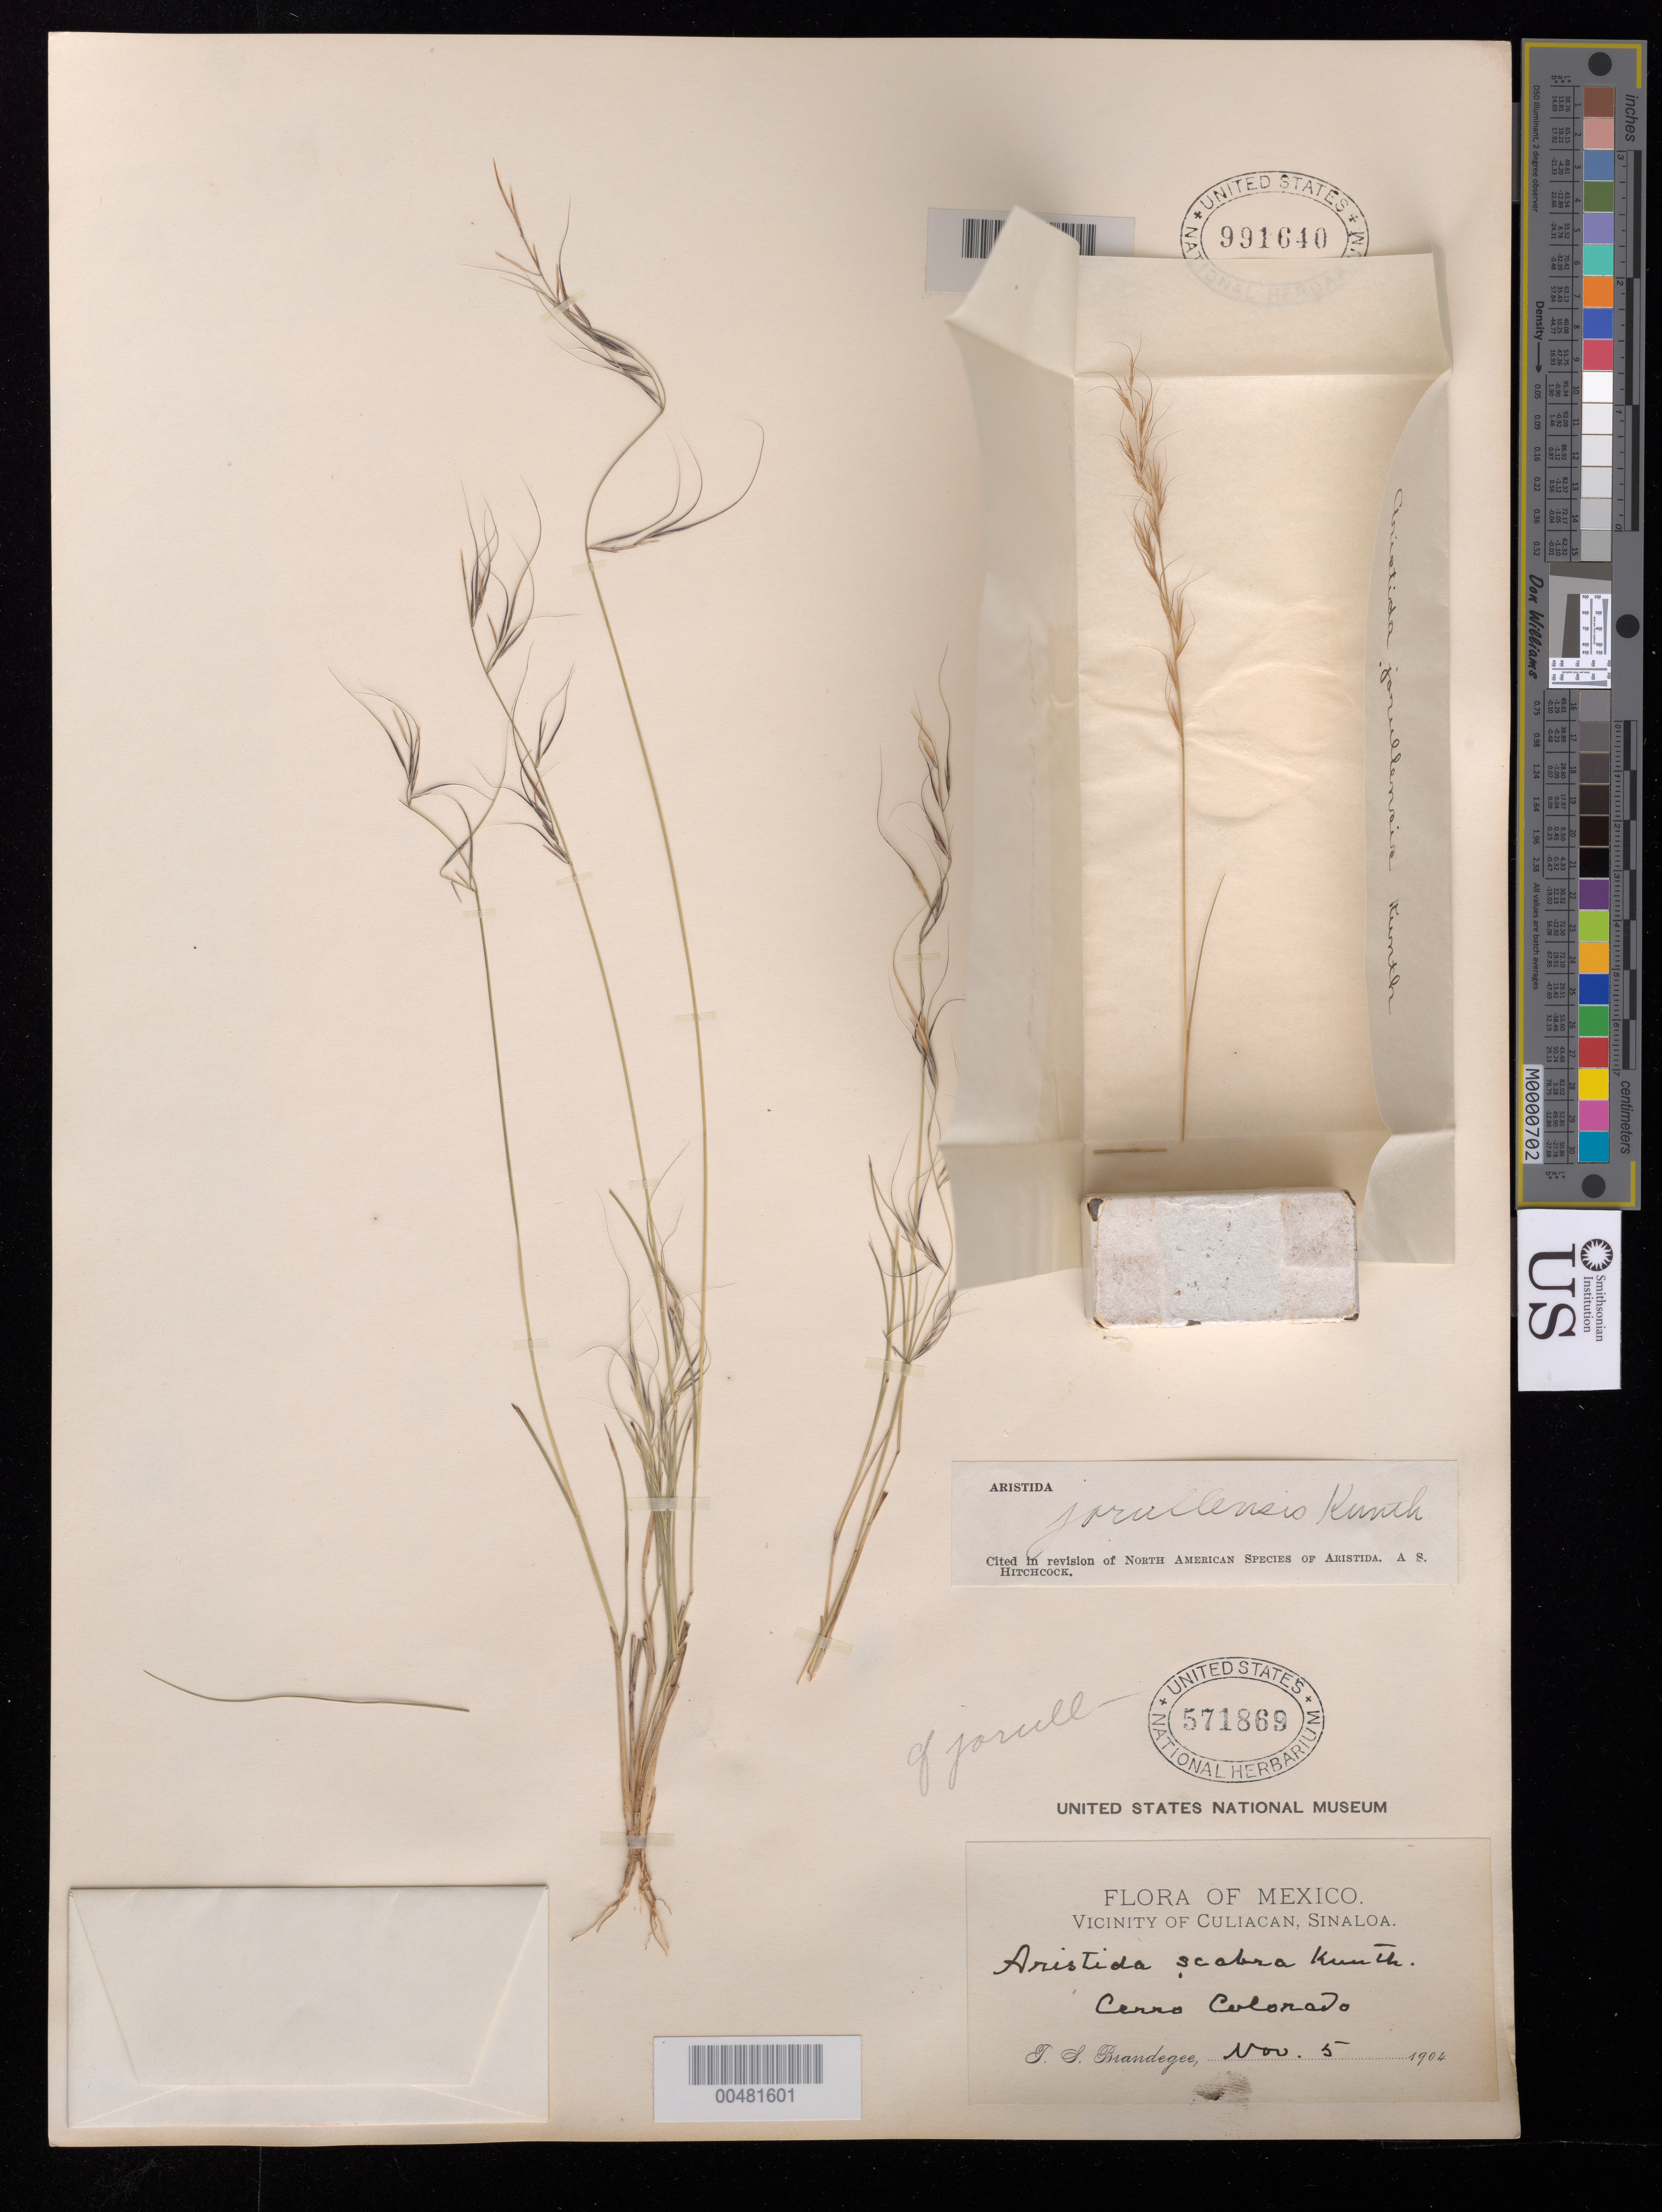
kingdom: Plantae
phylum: Tracheophyta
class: Liliopsida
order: Poales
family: Poaceae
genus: Aristida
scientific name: Aristida jorullensis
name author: Kunth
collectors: F. M. Liebmann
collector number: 666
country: Mexico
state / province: Jalisco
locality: San Ramon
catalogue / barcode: US 991640